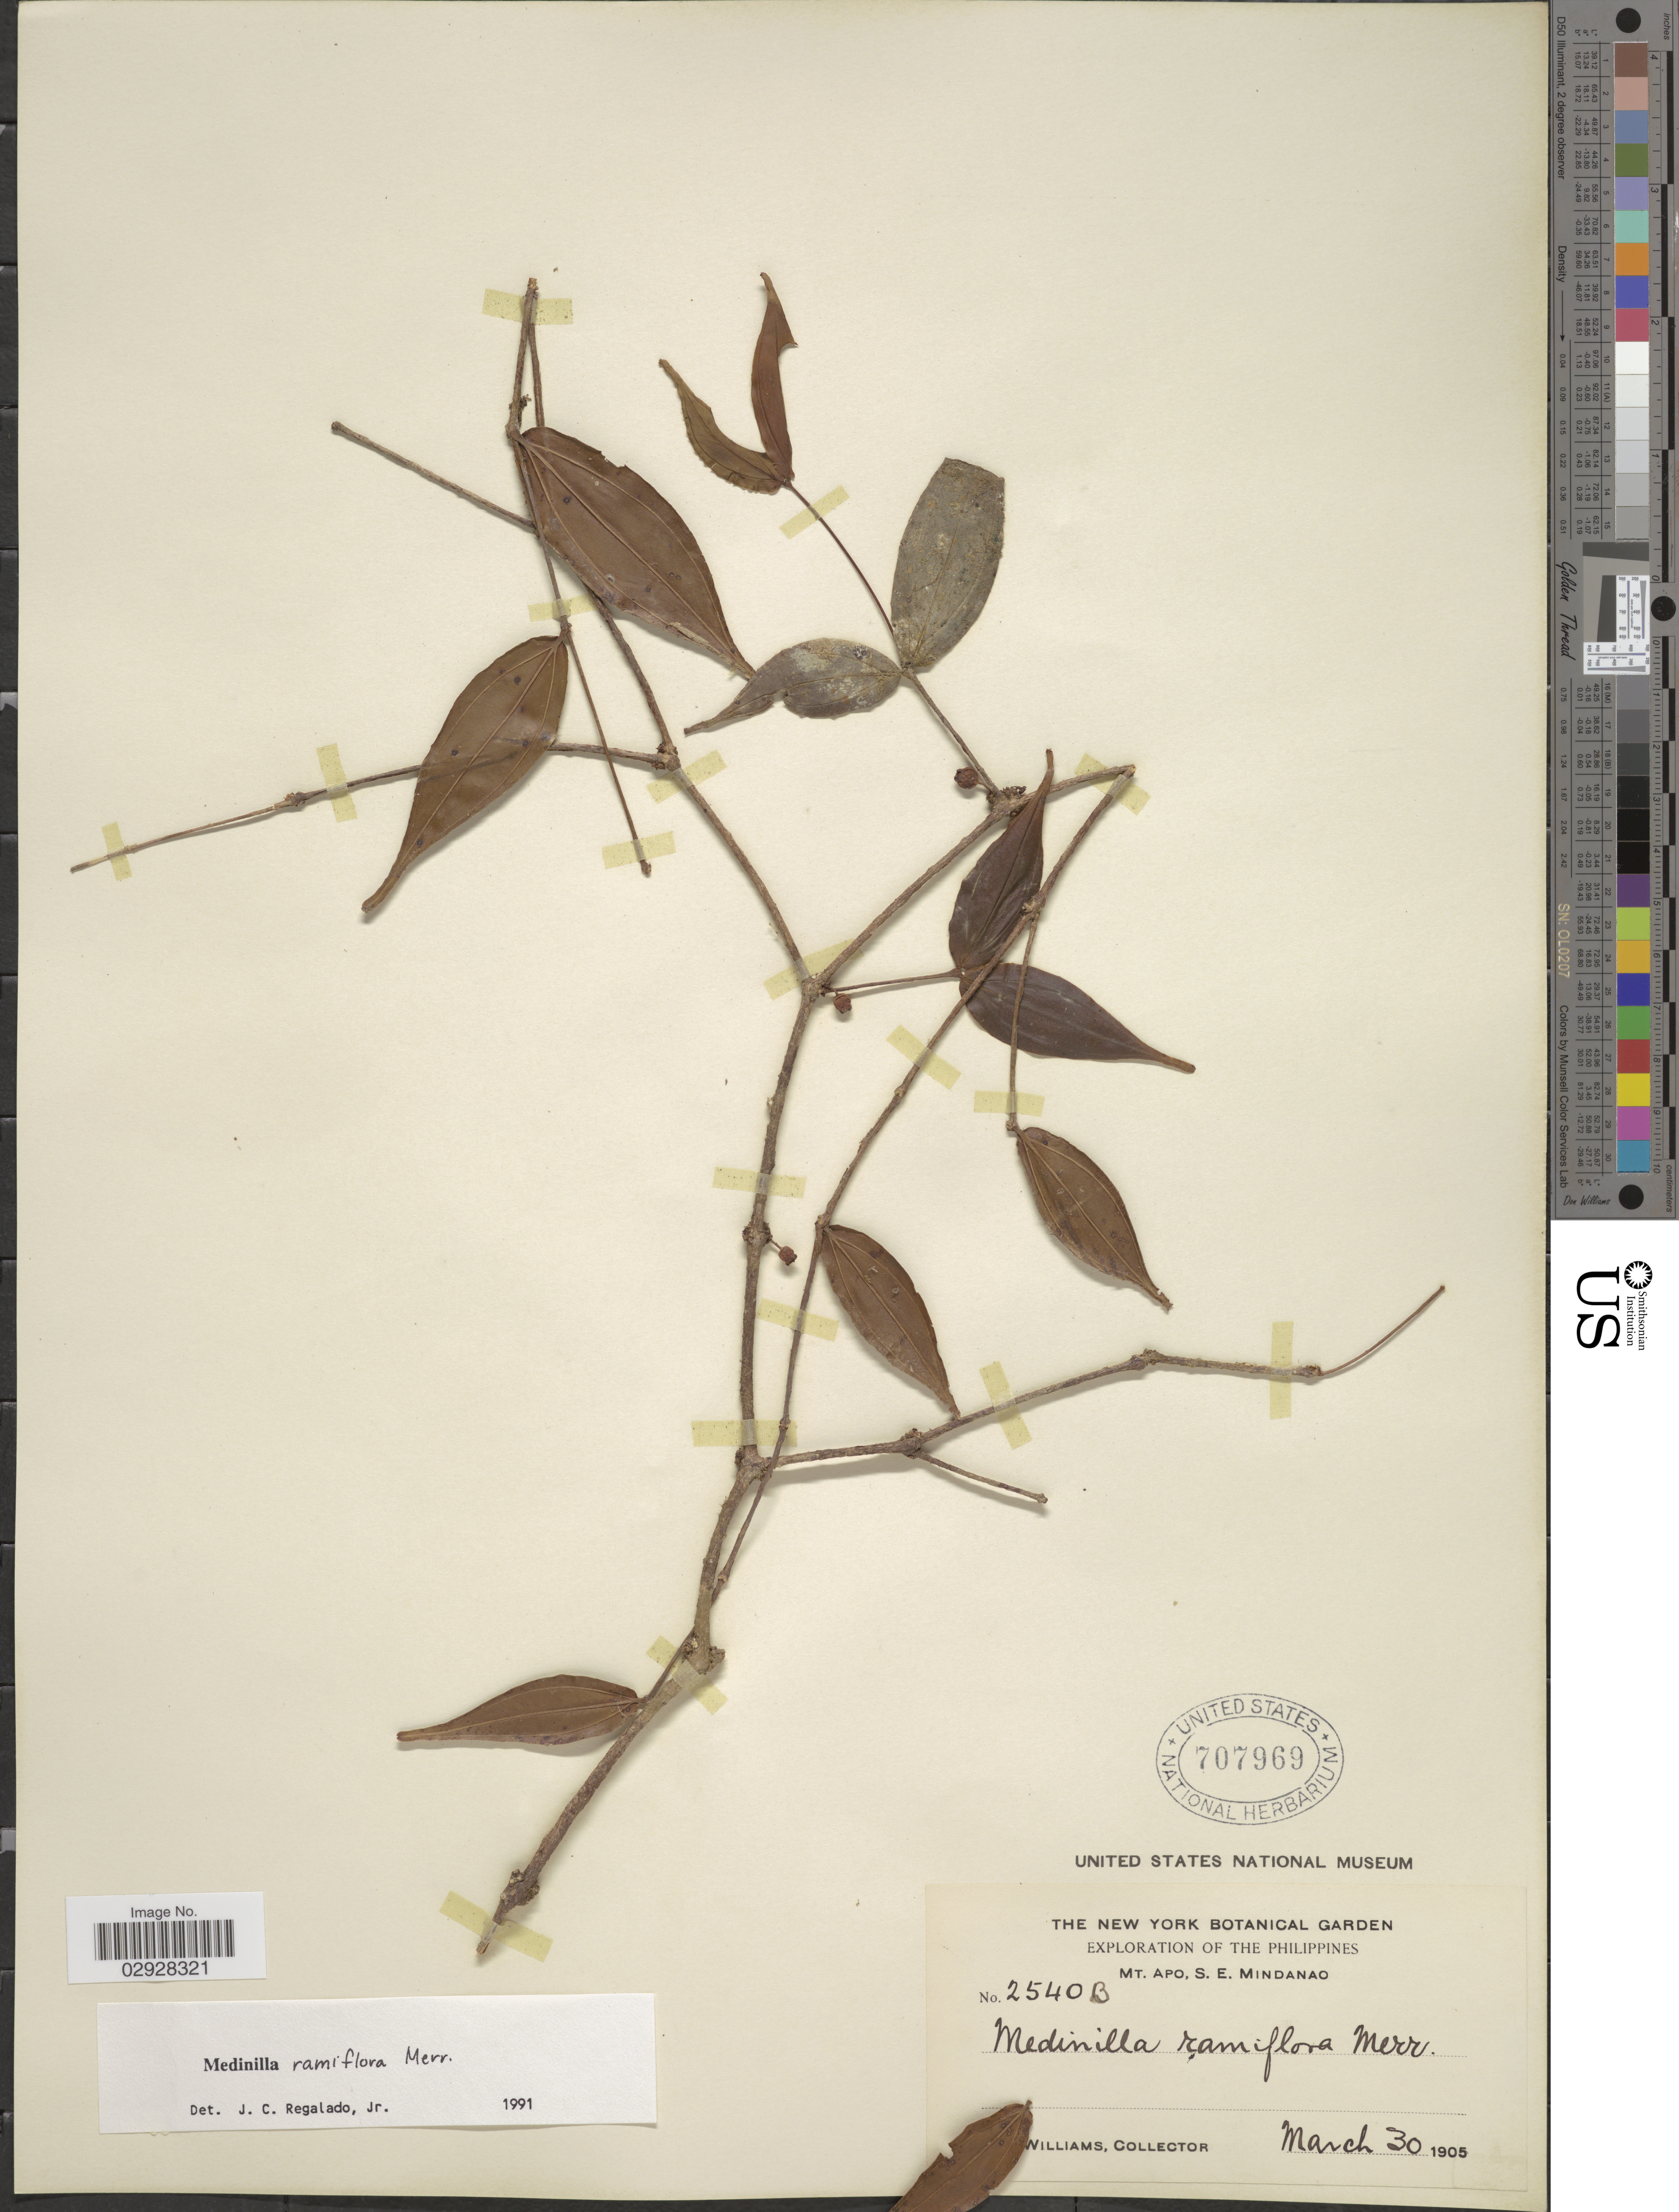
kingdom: Plantae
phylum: Tracheophyta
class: Magnoliopsida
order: Myrtales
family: Melastomataceae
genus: Medinilla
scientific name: Medinilla ramiflora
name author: Merr.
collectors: R. S. Williams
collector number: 2540 B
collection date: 1905-03-30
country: Philippines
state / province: Davao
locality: Mt. Apo, S.E. Mindanao.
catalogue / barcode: US 707969